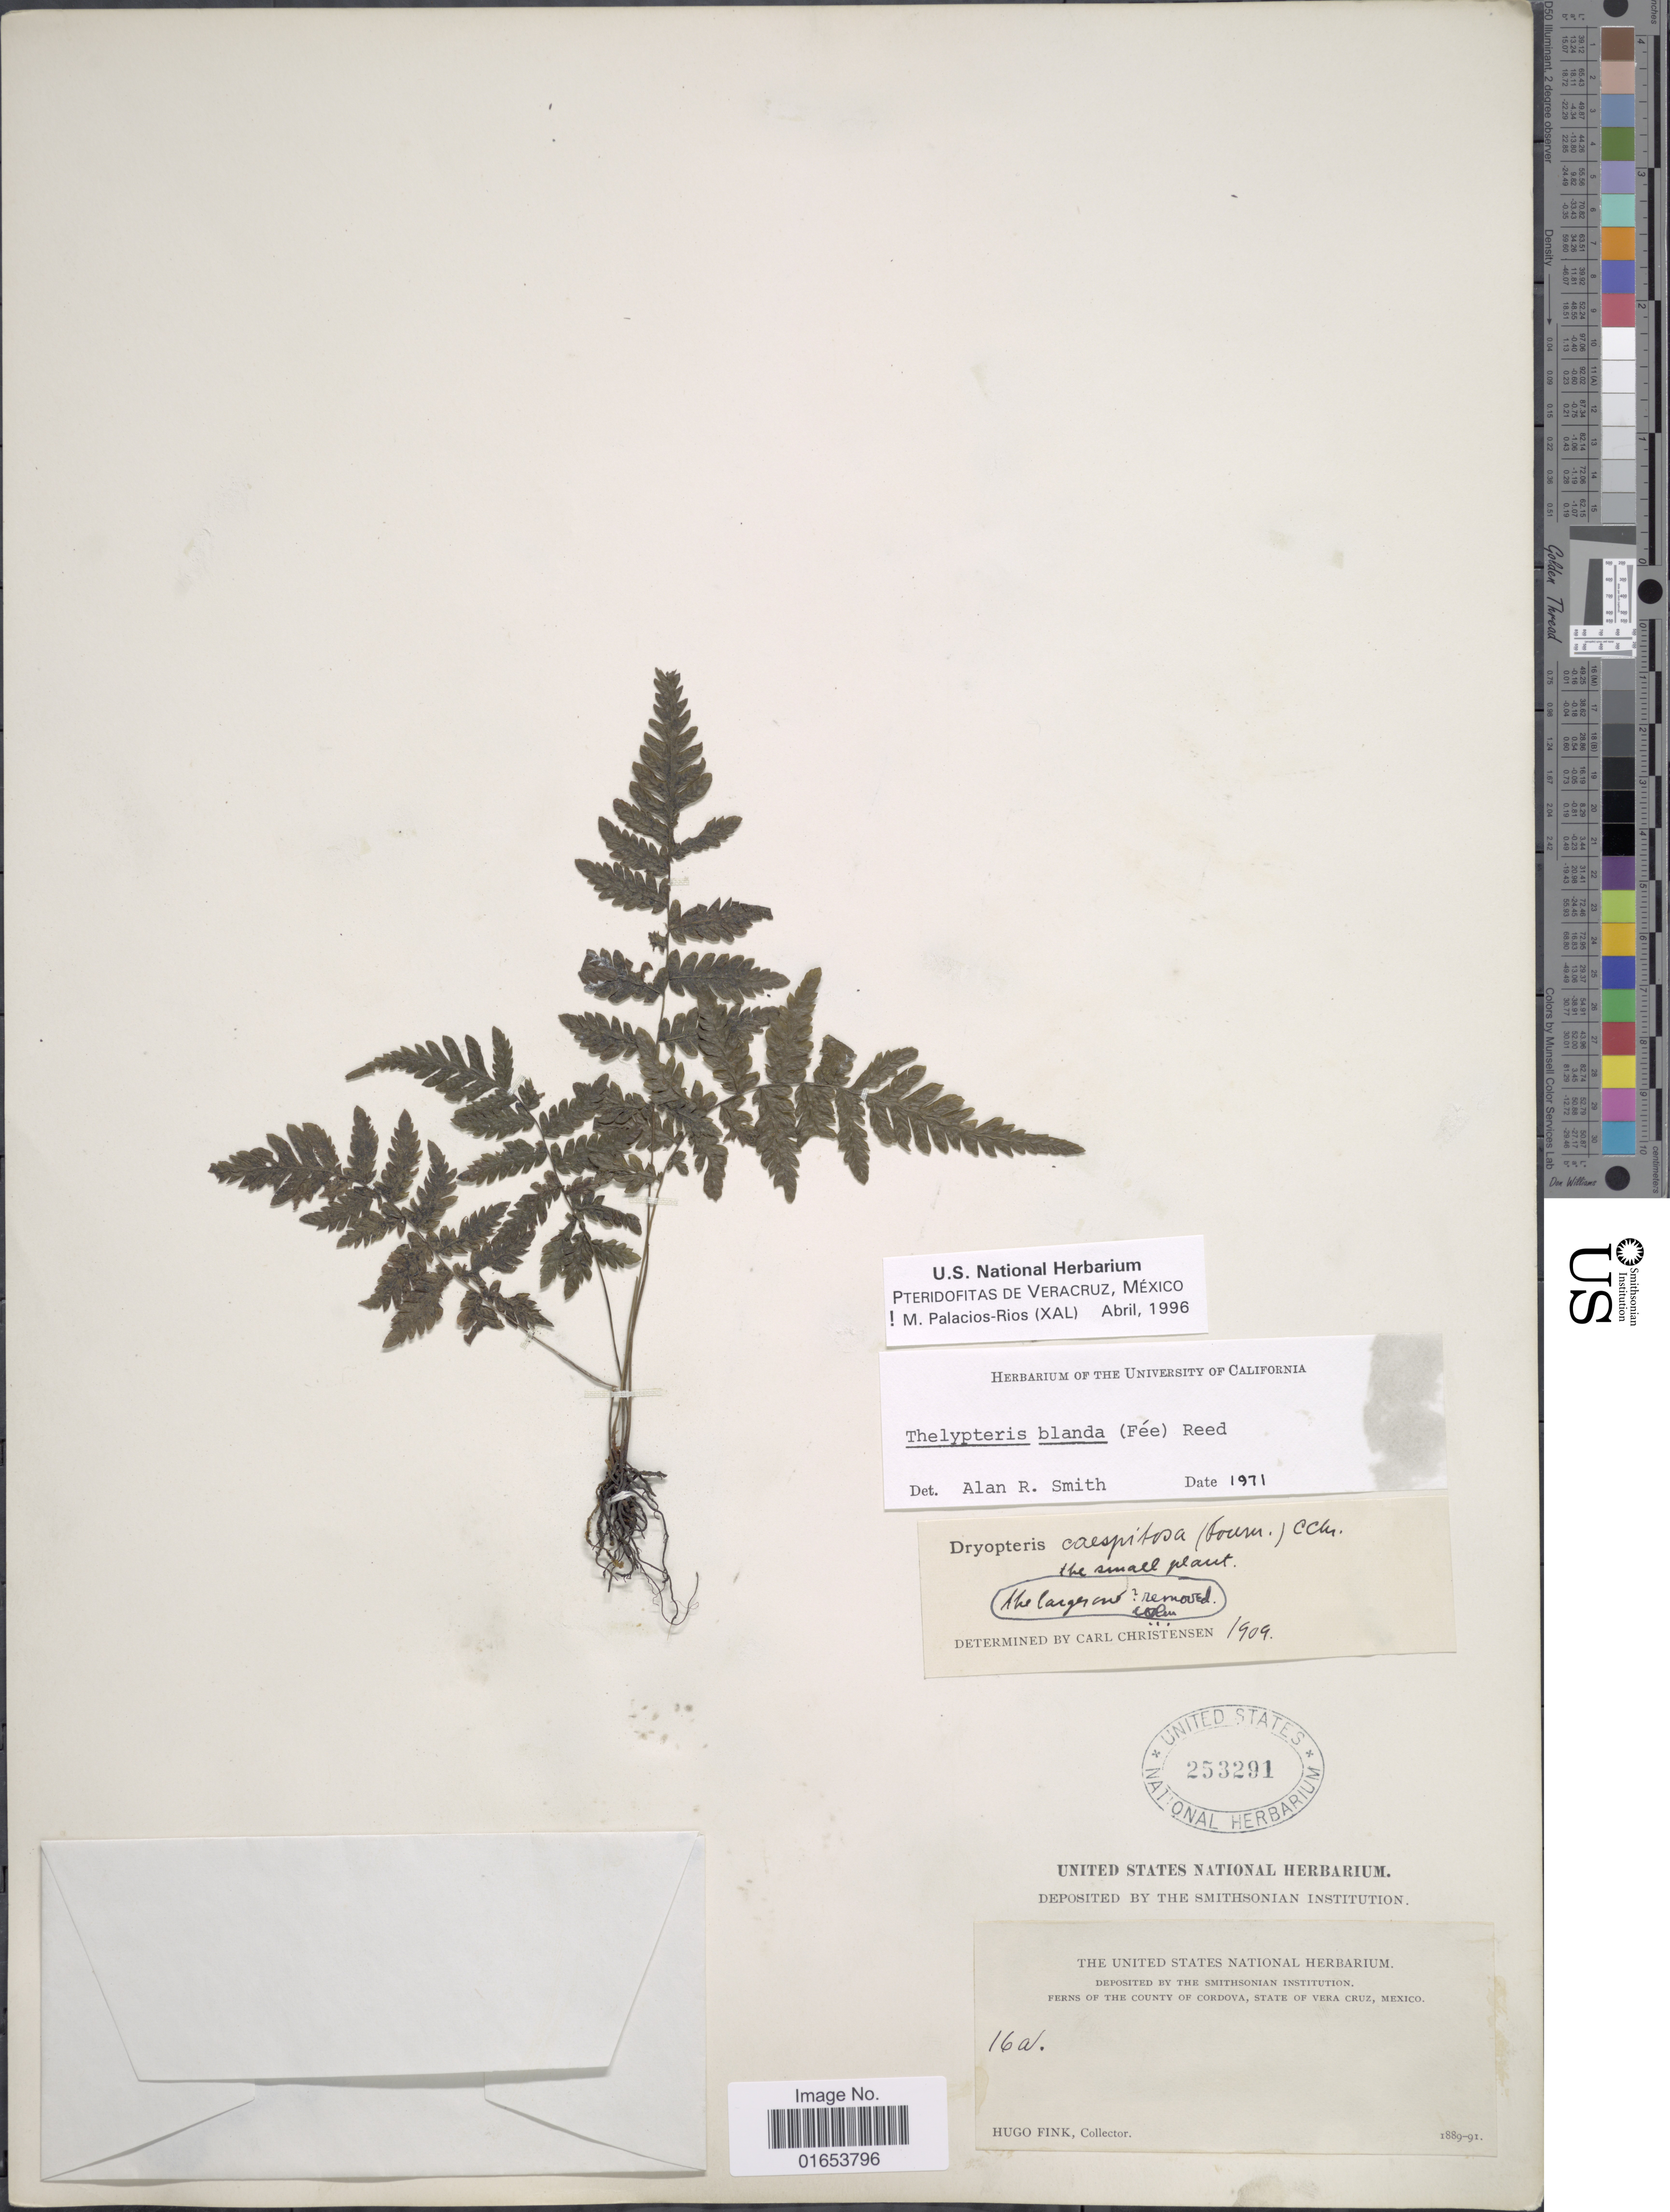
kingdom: Plantae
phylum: Tracheophyta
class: Polypodiopsida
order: Polypodiales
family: Thelypteridaceae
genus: Goniopteris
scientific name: Goniopteris blanda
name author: (Fée) Salino & T.E. Almeida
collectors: H. Fink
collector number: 16a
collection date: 1889/1891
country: Mexico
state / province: Veracruz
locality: County Cordova, State of Vera Cruz, Mexico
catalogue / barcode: US 253291